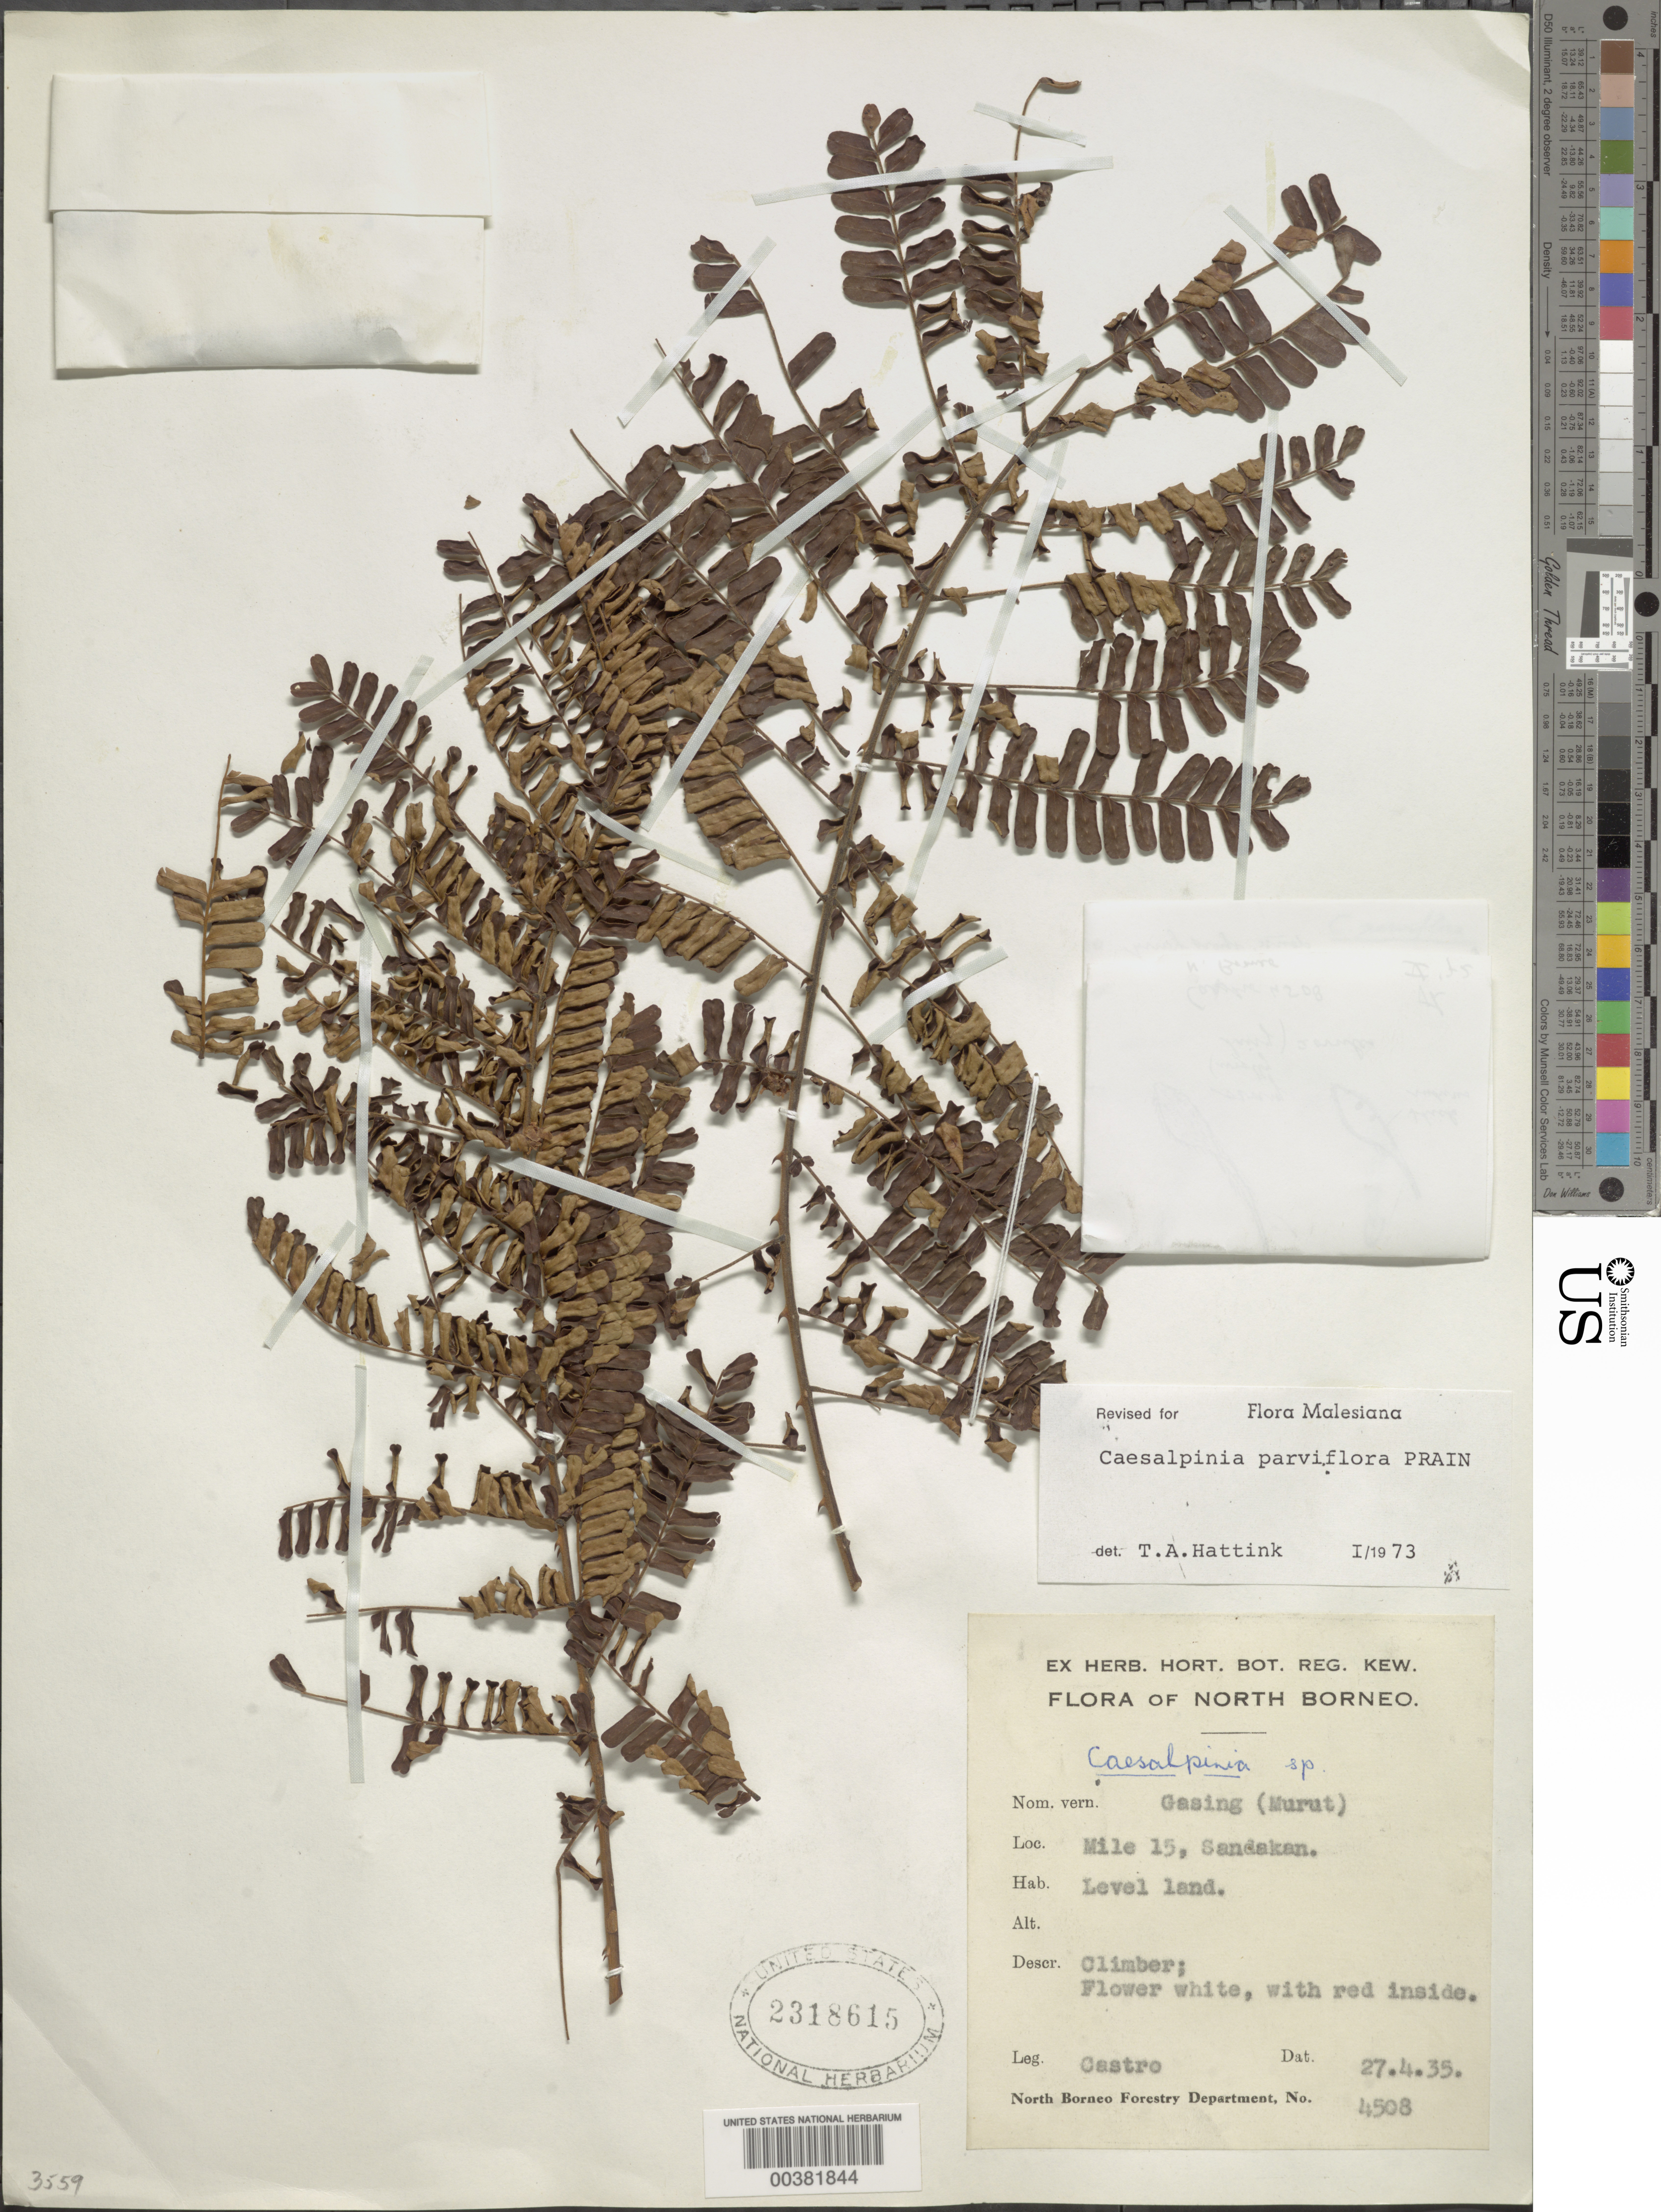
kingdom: Plantae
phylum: Tracheophyta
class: Magnoliopsida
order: Fabales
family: Fabaceae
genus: Biancaea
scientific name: Biancaea parviflora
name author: (Prain) Mayta & Molinari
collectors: P. Castro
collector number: N. Borneo Forestry No. 4508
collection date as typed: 27 Apr 1935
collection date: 1935-04-27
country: Malaysia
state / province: Sabah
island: Borneo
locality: Mile 15, sandakan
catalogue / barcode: US 2318615